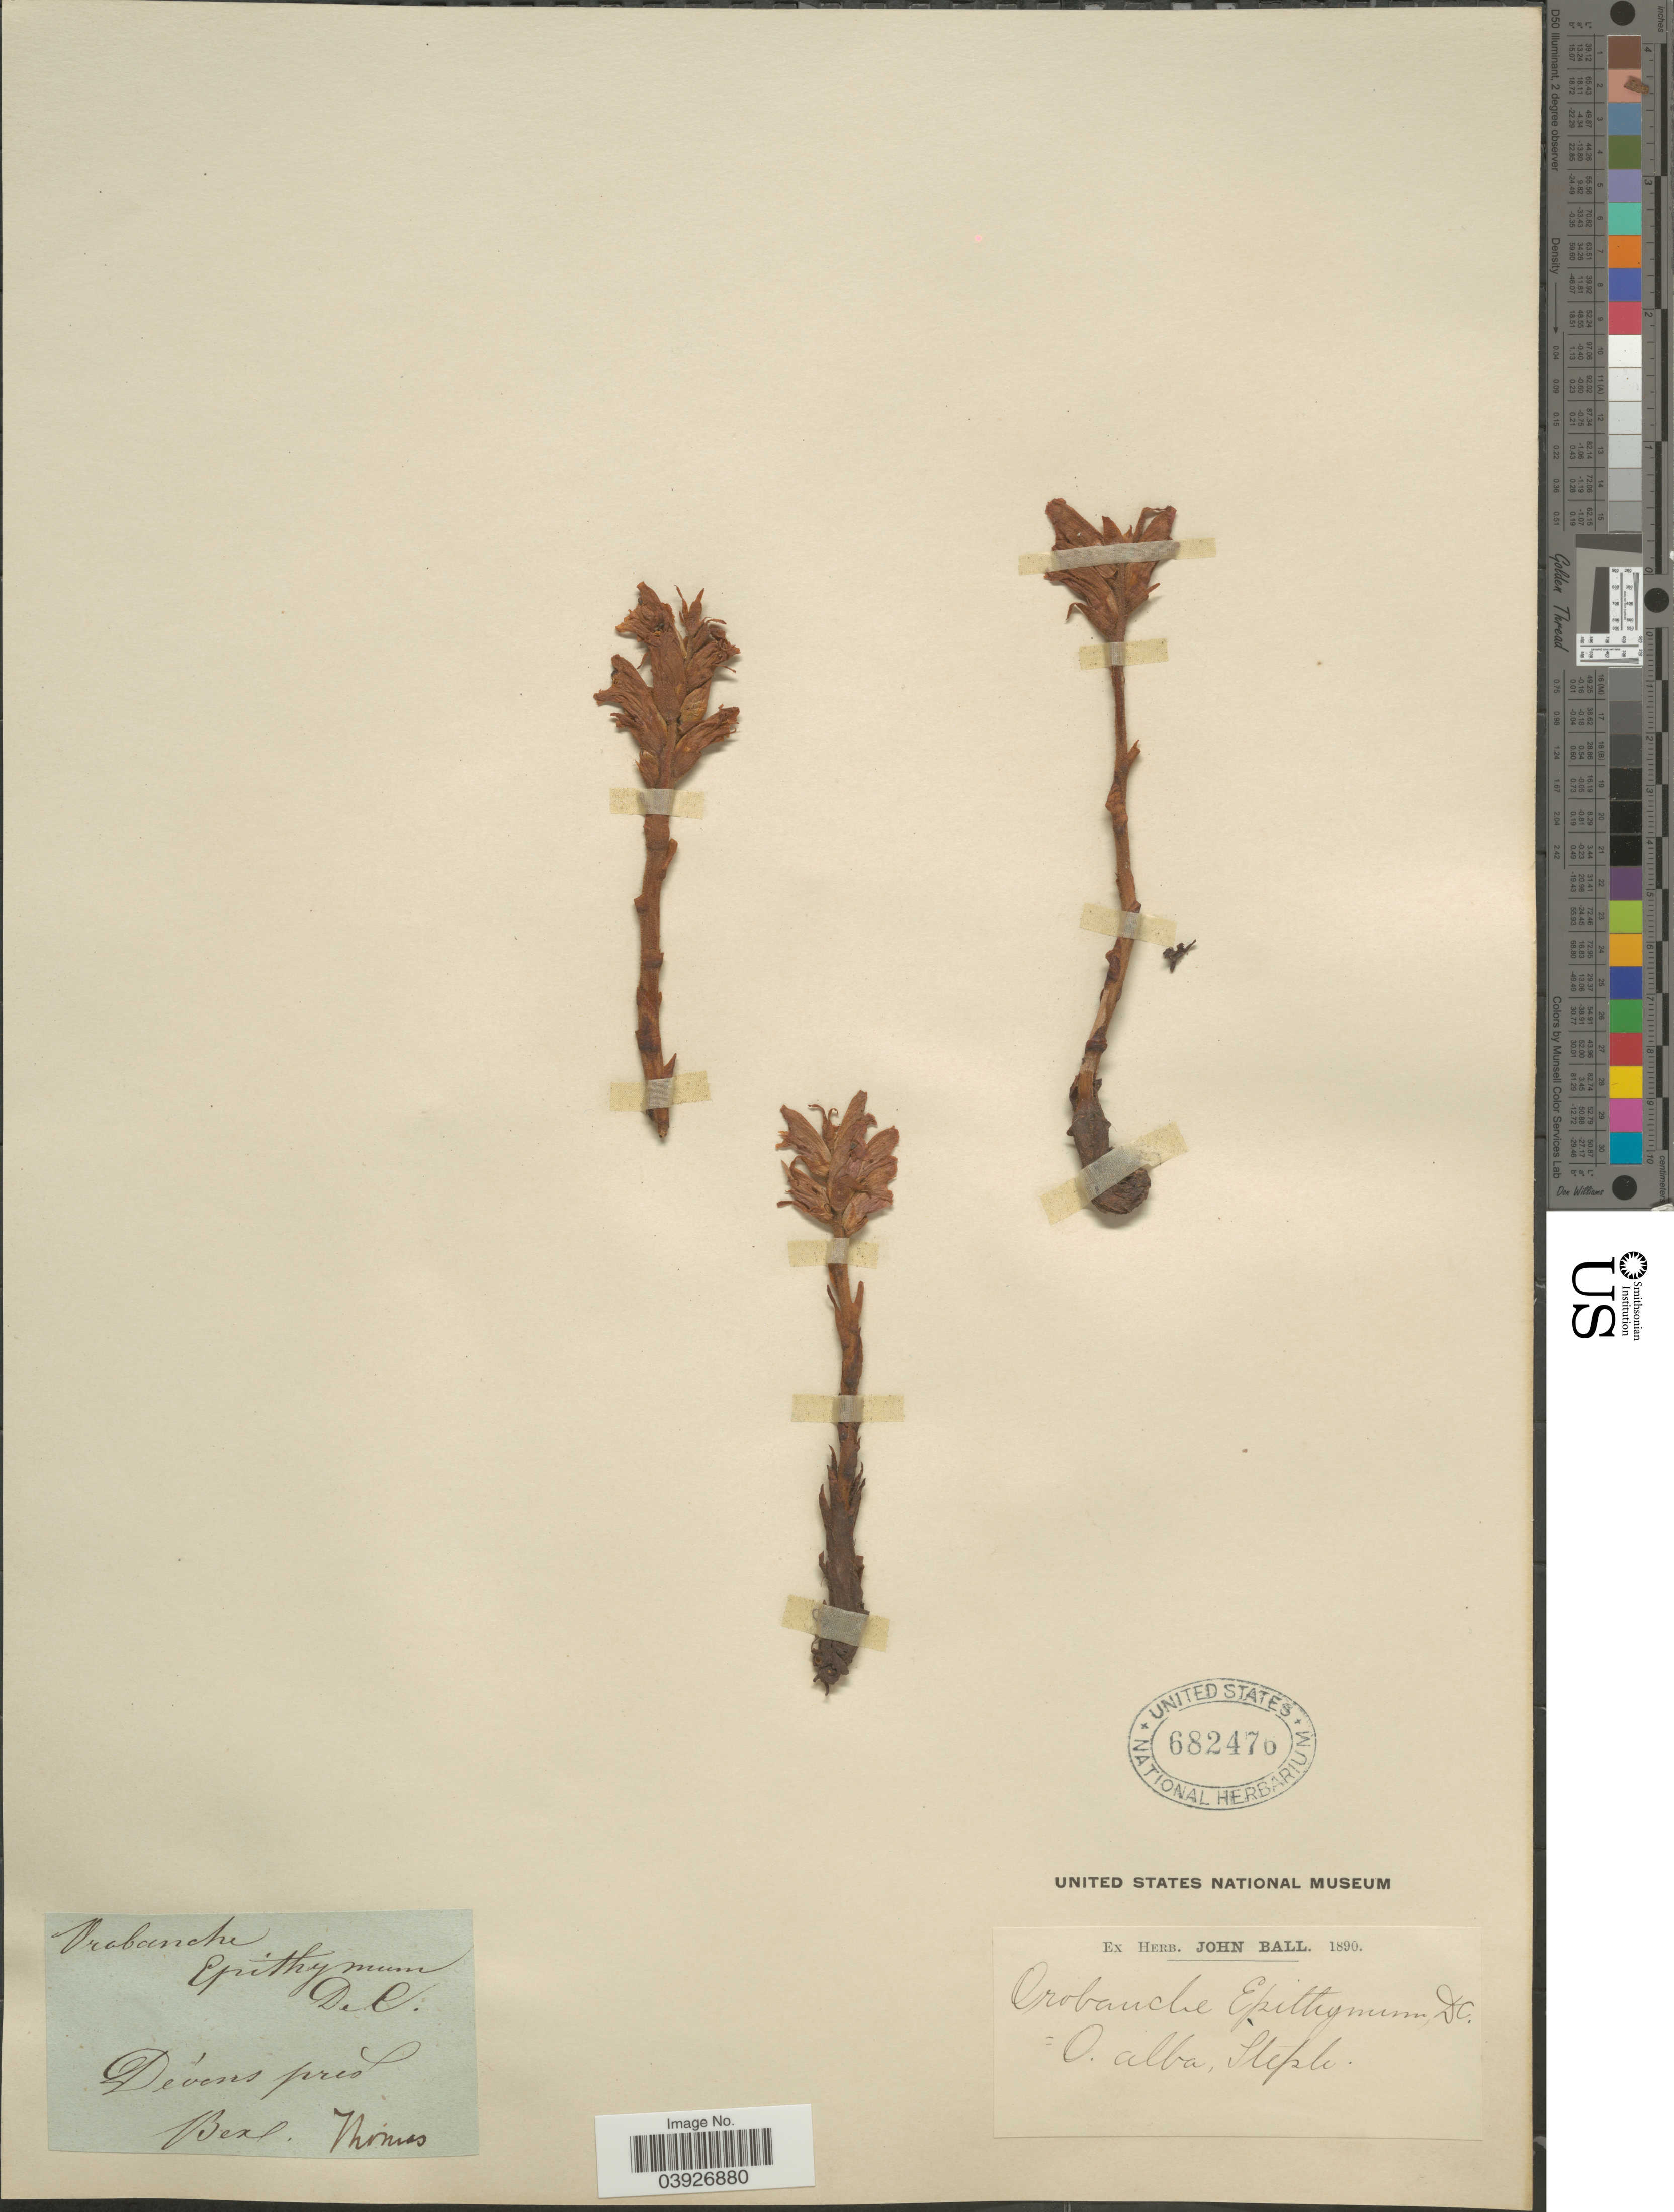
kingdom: Plantae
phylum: Tracheophyta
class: Magnoliopsida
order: Lamiales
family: Orobanchaceae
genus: Orobanche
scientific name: Orobanche epithymum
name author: DC.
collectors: -- Thomas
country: Switzerland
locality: Devens pres.Bex.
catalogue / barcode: US 682476